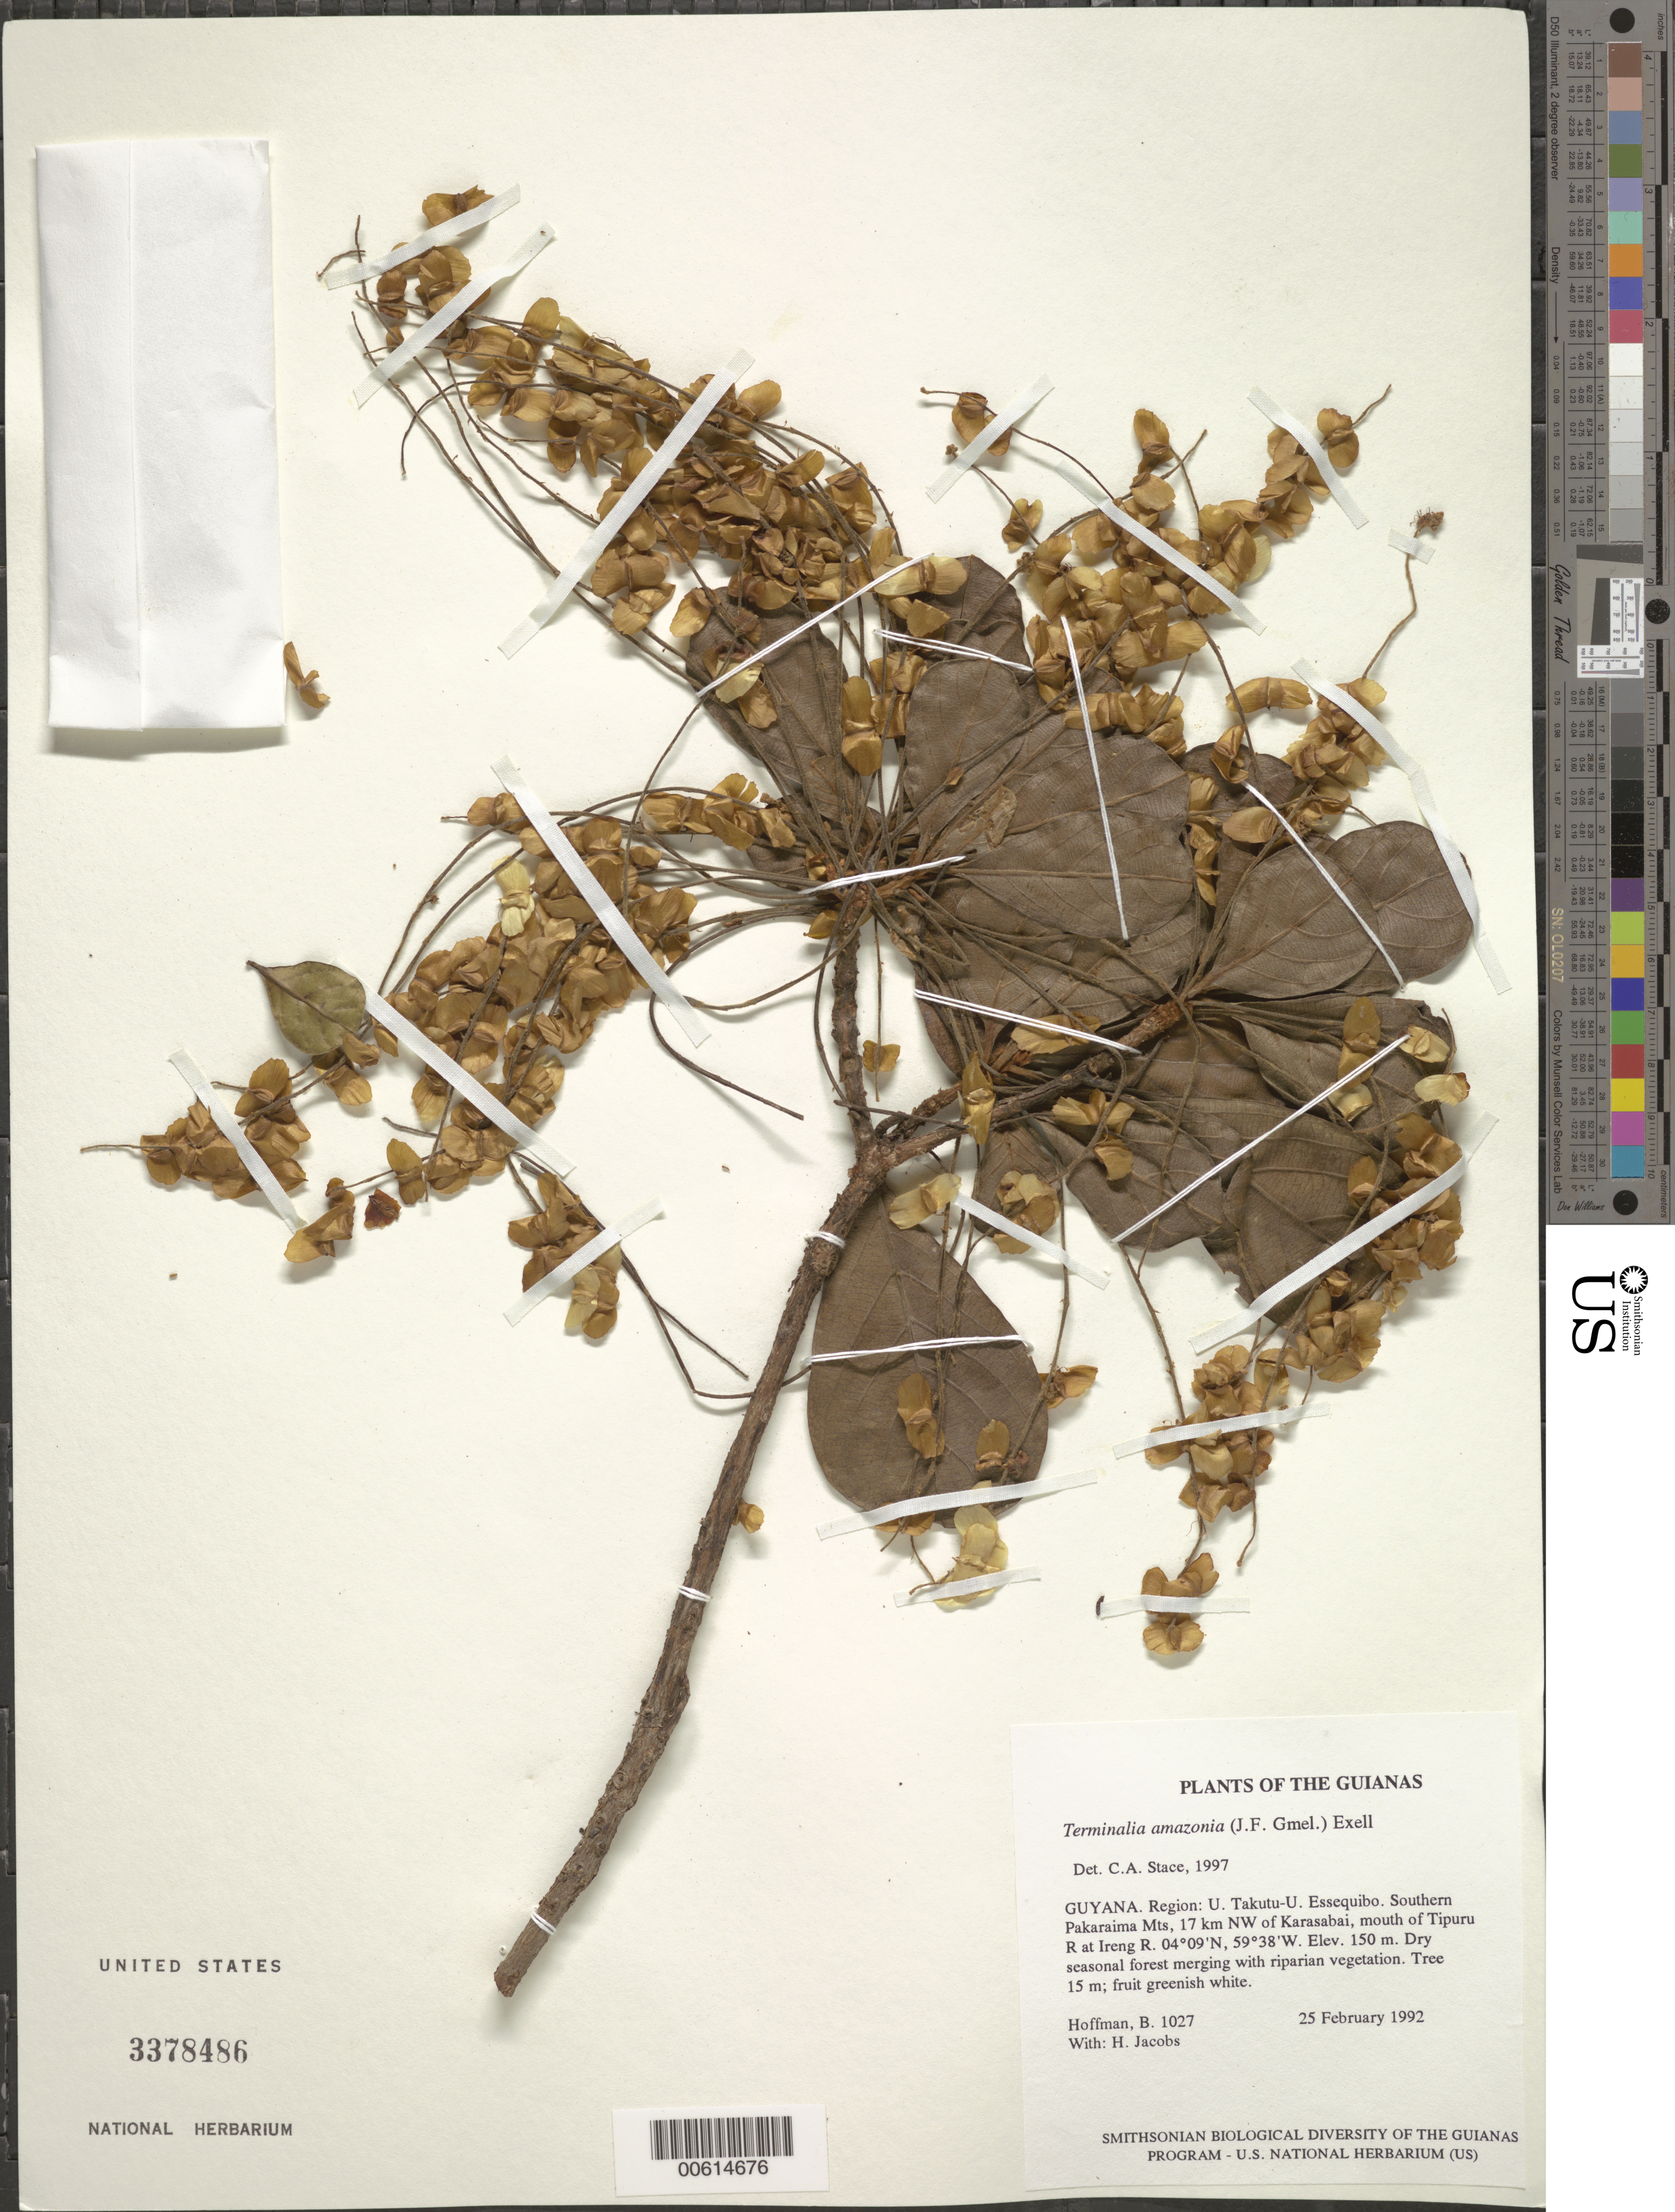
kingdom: Plantae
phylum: Tracheophyta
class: Magnoliopsida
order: Myrtales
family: Combretaceae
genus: Terminalia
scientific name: Terminalia amazonia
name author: (J.F. Gmel.) Exell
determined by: Stace, C. A.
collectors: B. Hoffman & H. Jacobs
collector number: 1027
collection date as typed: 25 February 1992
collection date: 1992-02-25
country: Guyana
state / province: U. Takutu-U. Essequibo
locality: Southern Pakaraima Mts, 17 km NW of Karasabai, mouth of Tipuru River at Ireng River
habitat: Dry seasonal forest merging with riparian vegetation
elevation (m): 150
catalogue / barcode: US 3378486